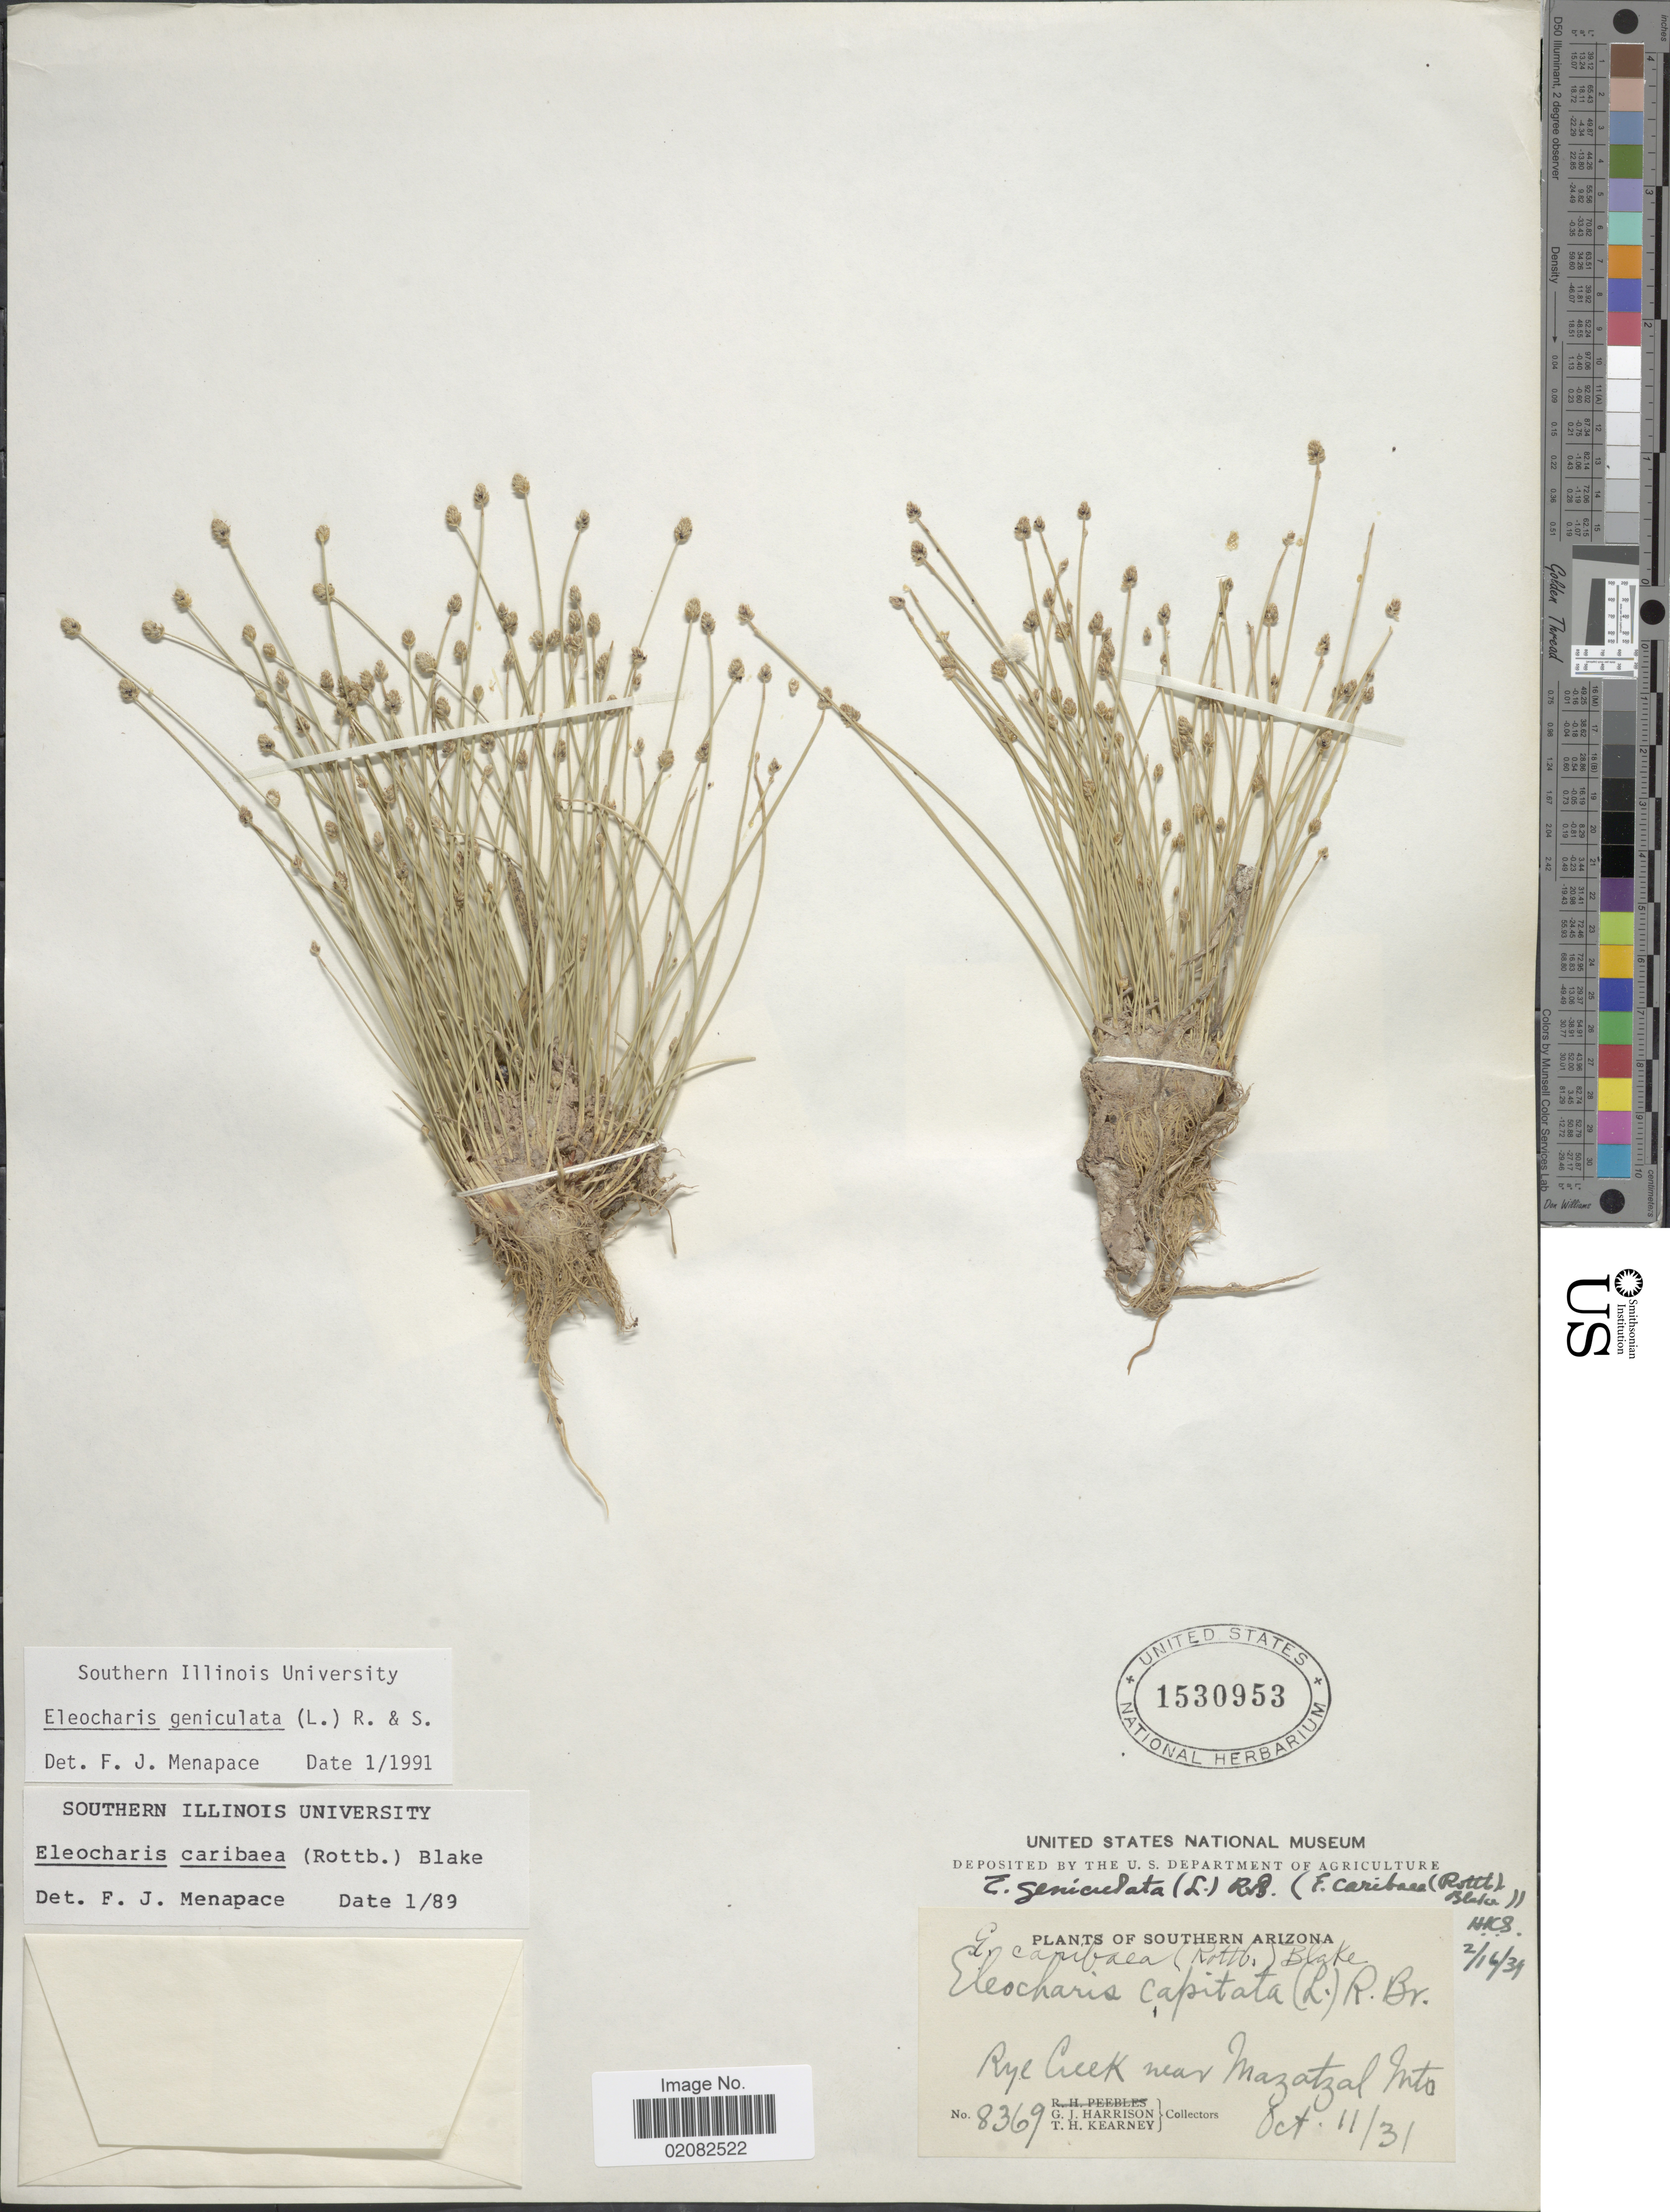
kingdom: Plantae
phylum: Tracheophyta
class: Liliopsida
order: Poales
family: Cyperaceae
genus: Eleocharis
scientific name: Eleocharis geniculata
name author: (L.) Roem. & Schult.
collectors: G. J. Harrison & T. H. Kearney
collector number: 8369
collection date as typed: Transcribed d/m/y: 11/10/31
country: United States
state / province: Arizona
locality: Southern Arizona, Rye Creek near Mazatzal Mts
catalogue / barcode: US 1530953